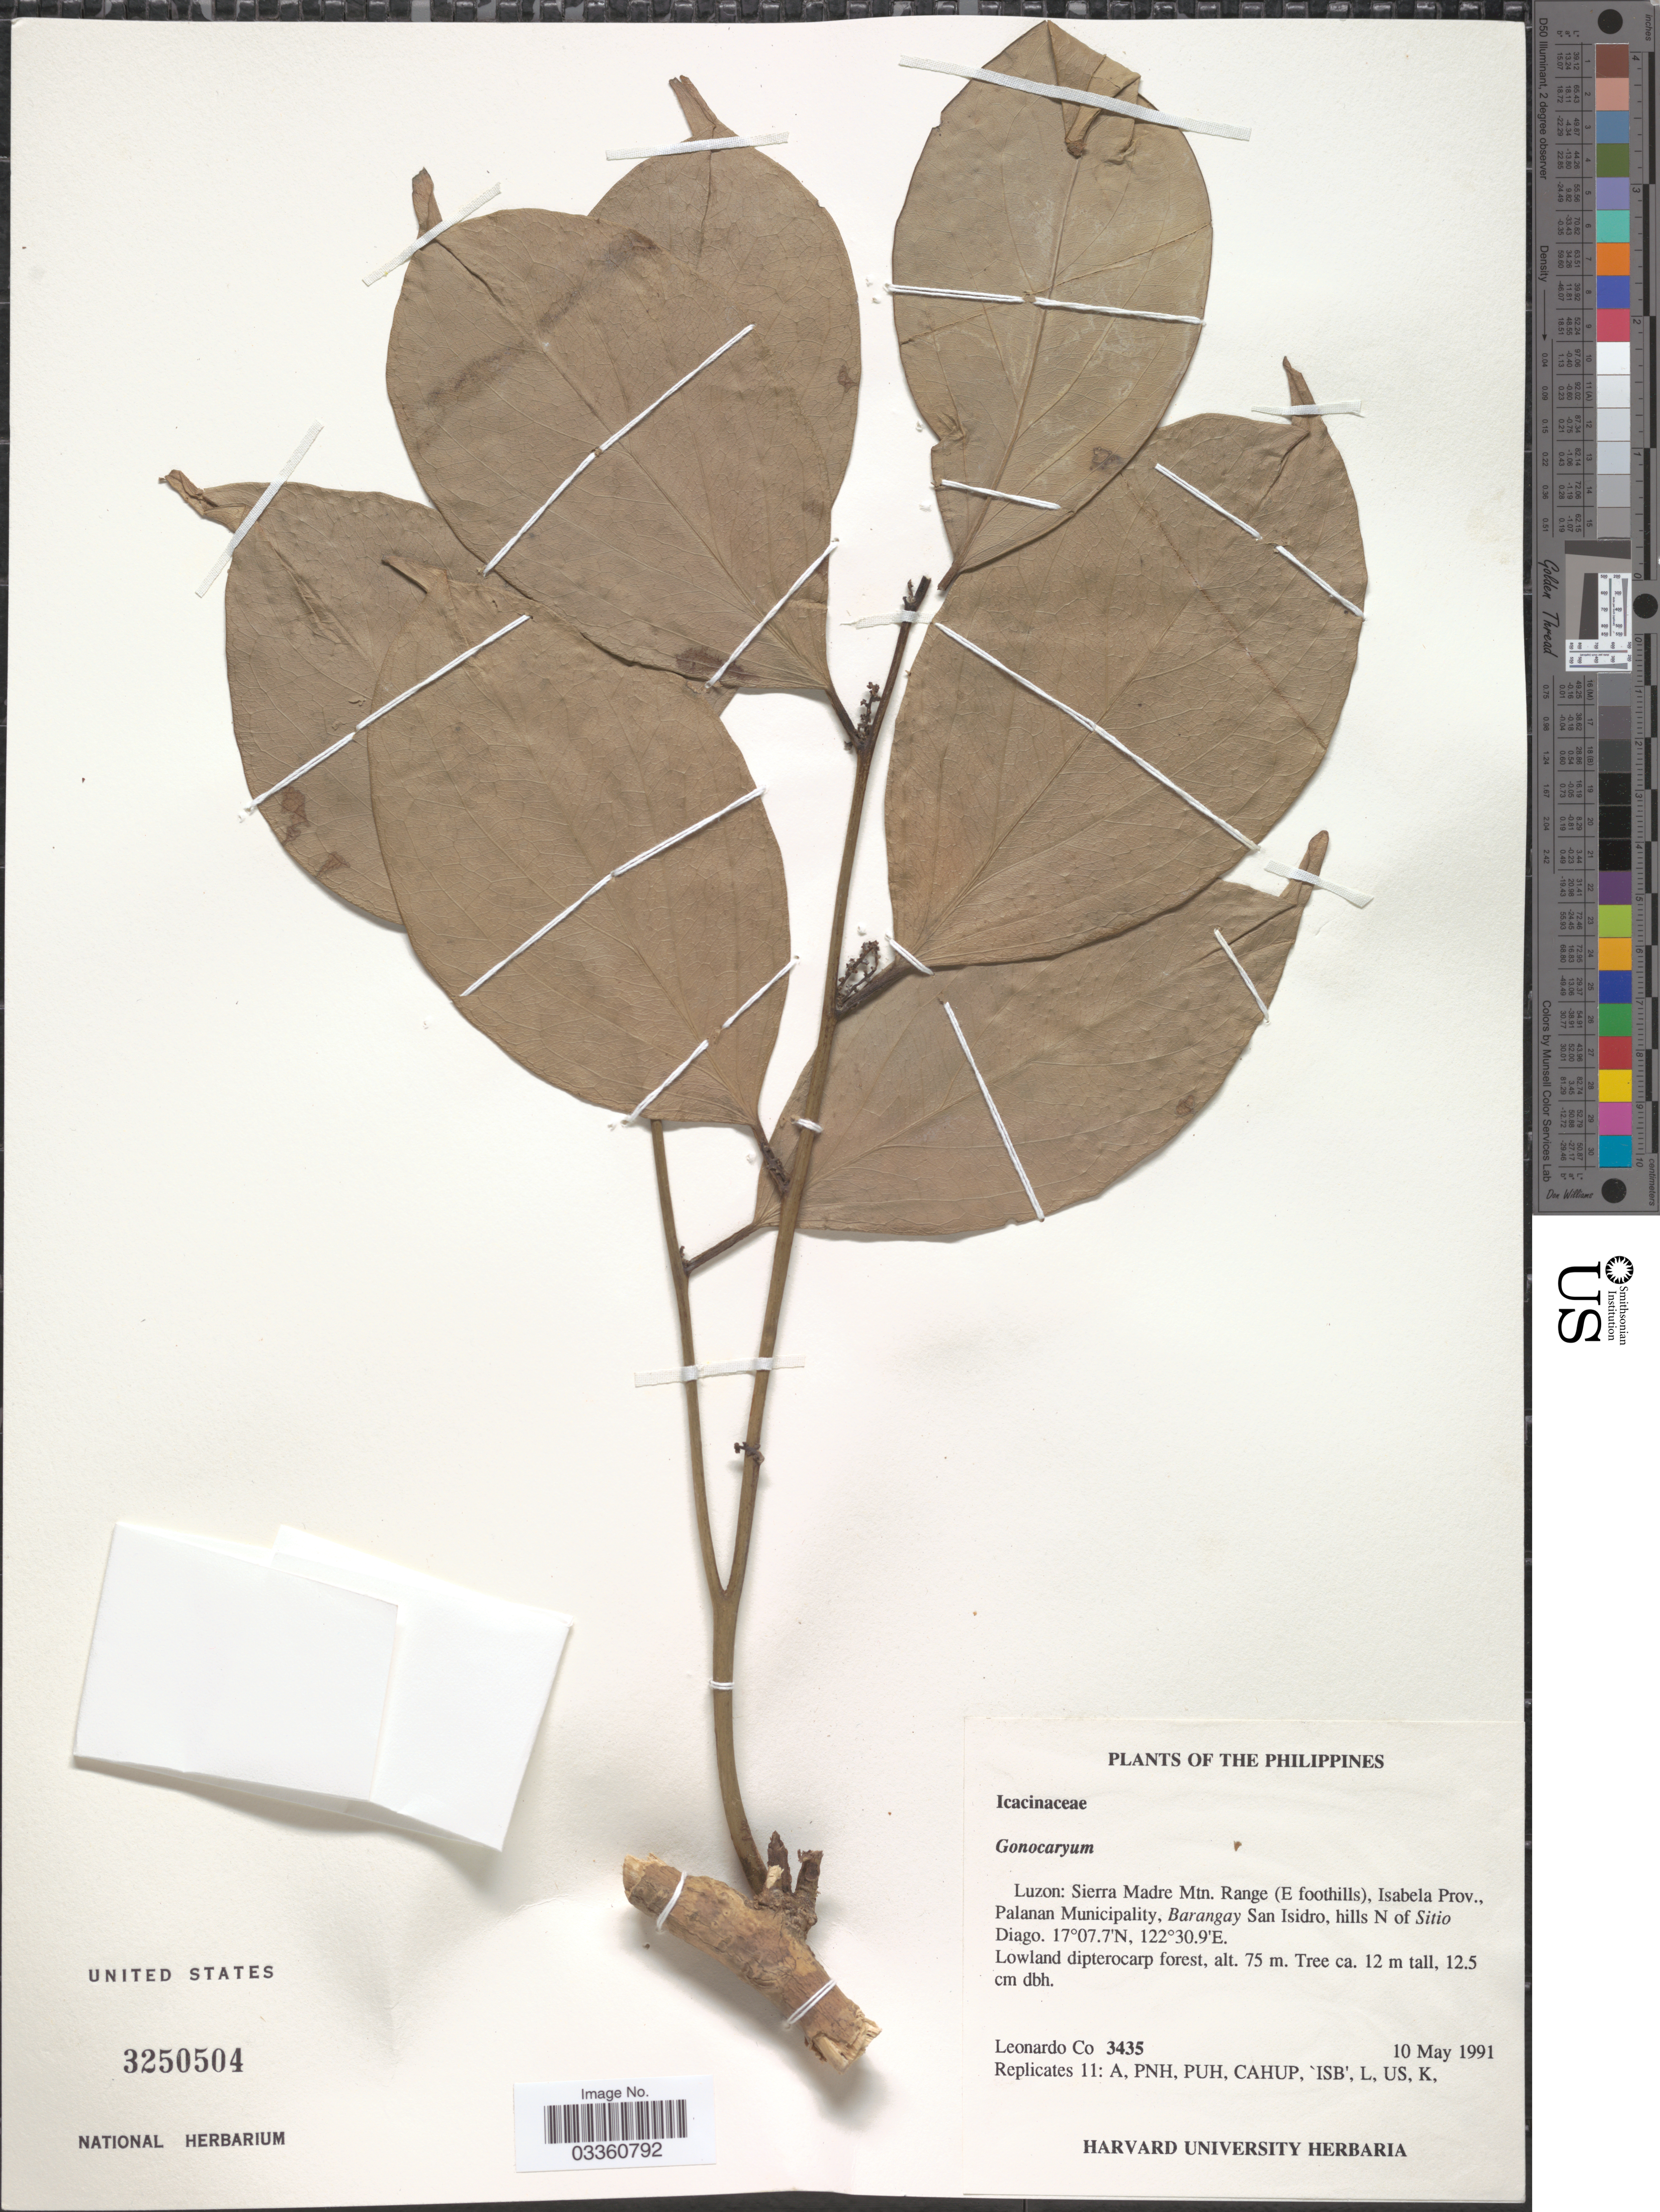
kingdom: Plantae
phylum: Tracheophyta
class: Magnoliopsida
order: Cardiopteridales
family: Cardiopteridaceae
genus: Gonocaryum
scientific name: Gonocaryum sp.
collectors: L. Co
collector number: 3435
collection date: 1991-05-10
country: Philippines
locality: Luzon: Sierra Madre Mtn. Range (E foothills), Isabela Prov., Palanan Municipality, Barangay San Isidro, hills N of Sitio Diago.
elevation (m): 75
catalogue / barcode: US 3250504